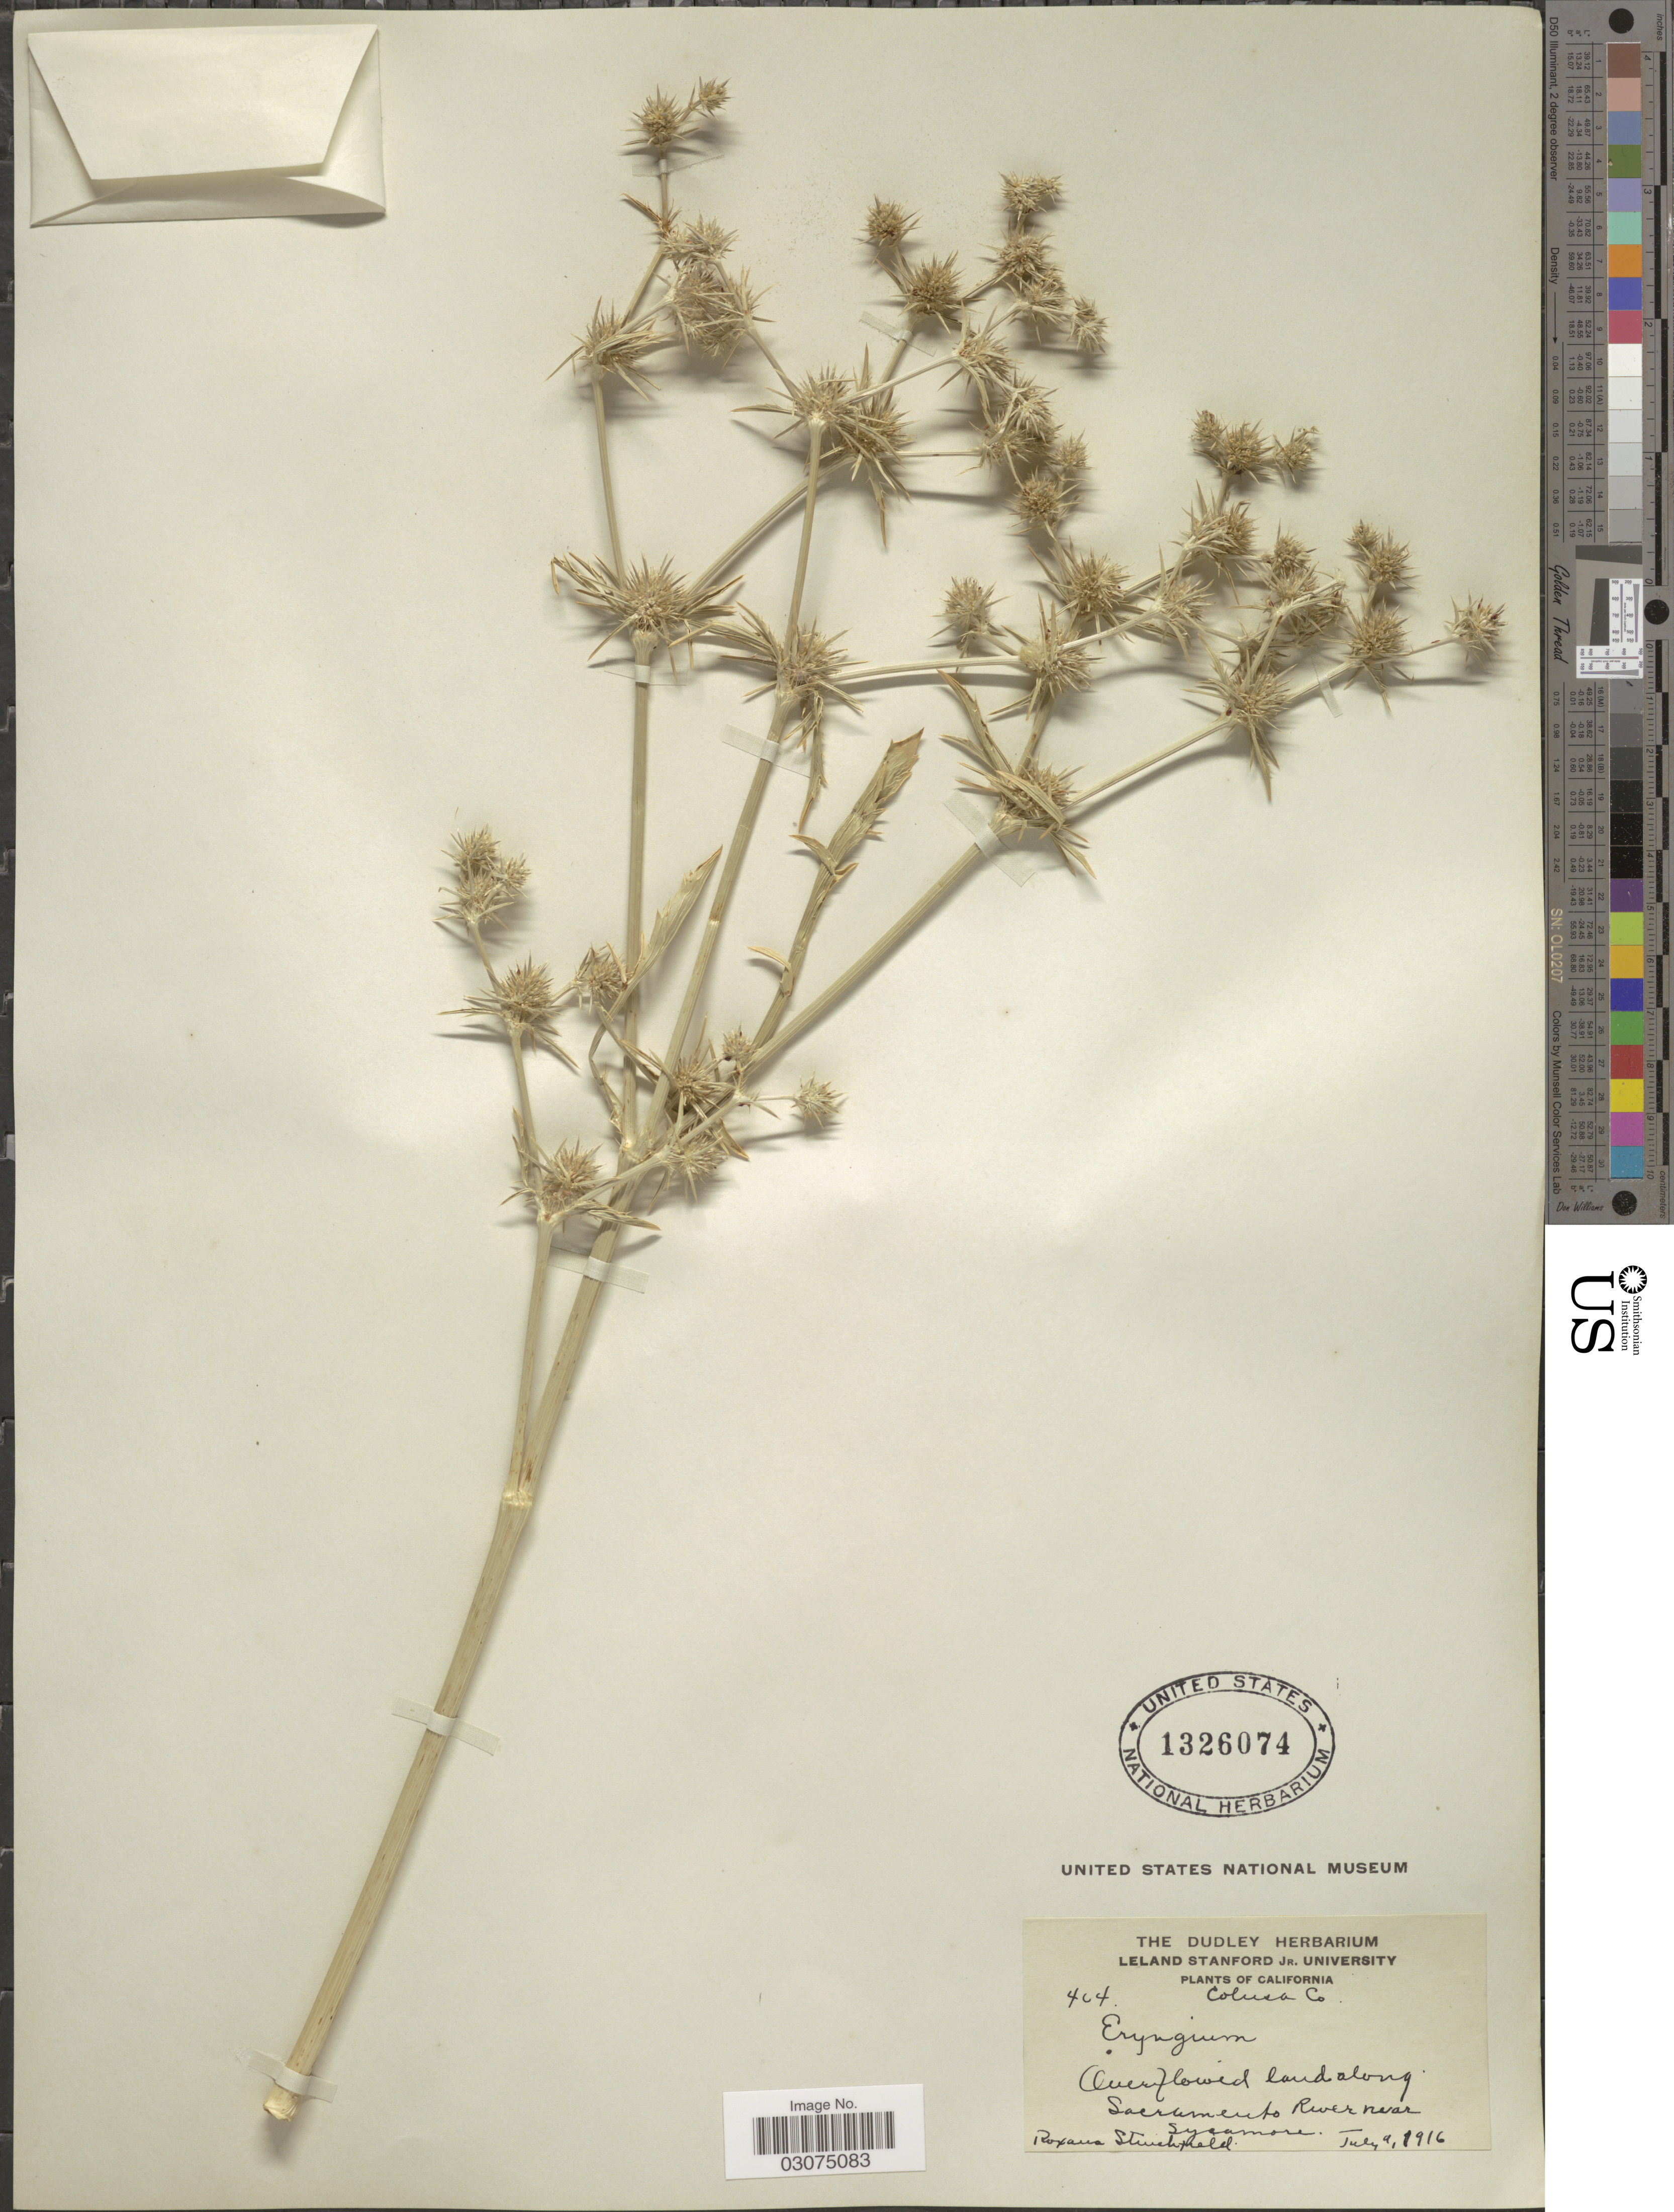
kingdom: Plantae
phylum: Tracheophyta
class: Magnoliopsida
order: Apiales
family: Apiaceae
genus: Eryngium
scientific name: Eryngium vaseyi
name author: J.M. Coult. & Rose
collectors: R. S. Ferris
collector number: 404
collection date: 1916-07-09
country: United States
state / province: California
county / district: Colusa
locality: Colusa Co. Along Sacramento River near Sycamore.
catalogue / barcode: US 1326074